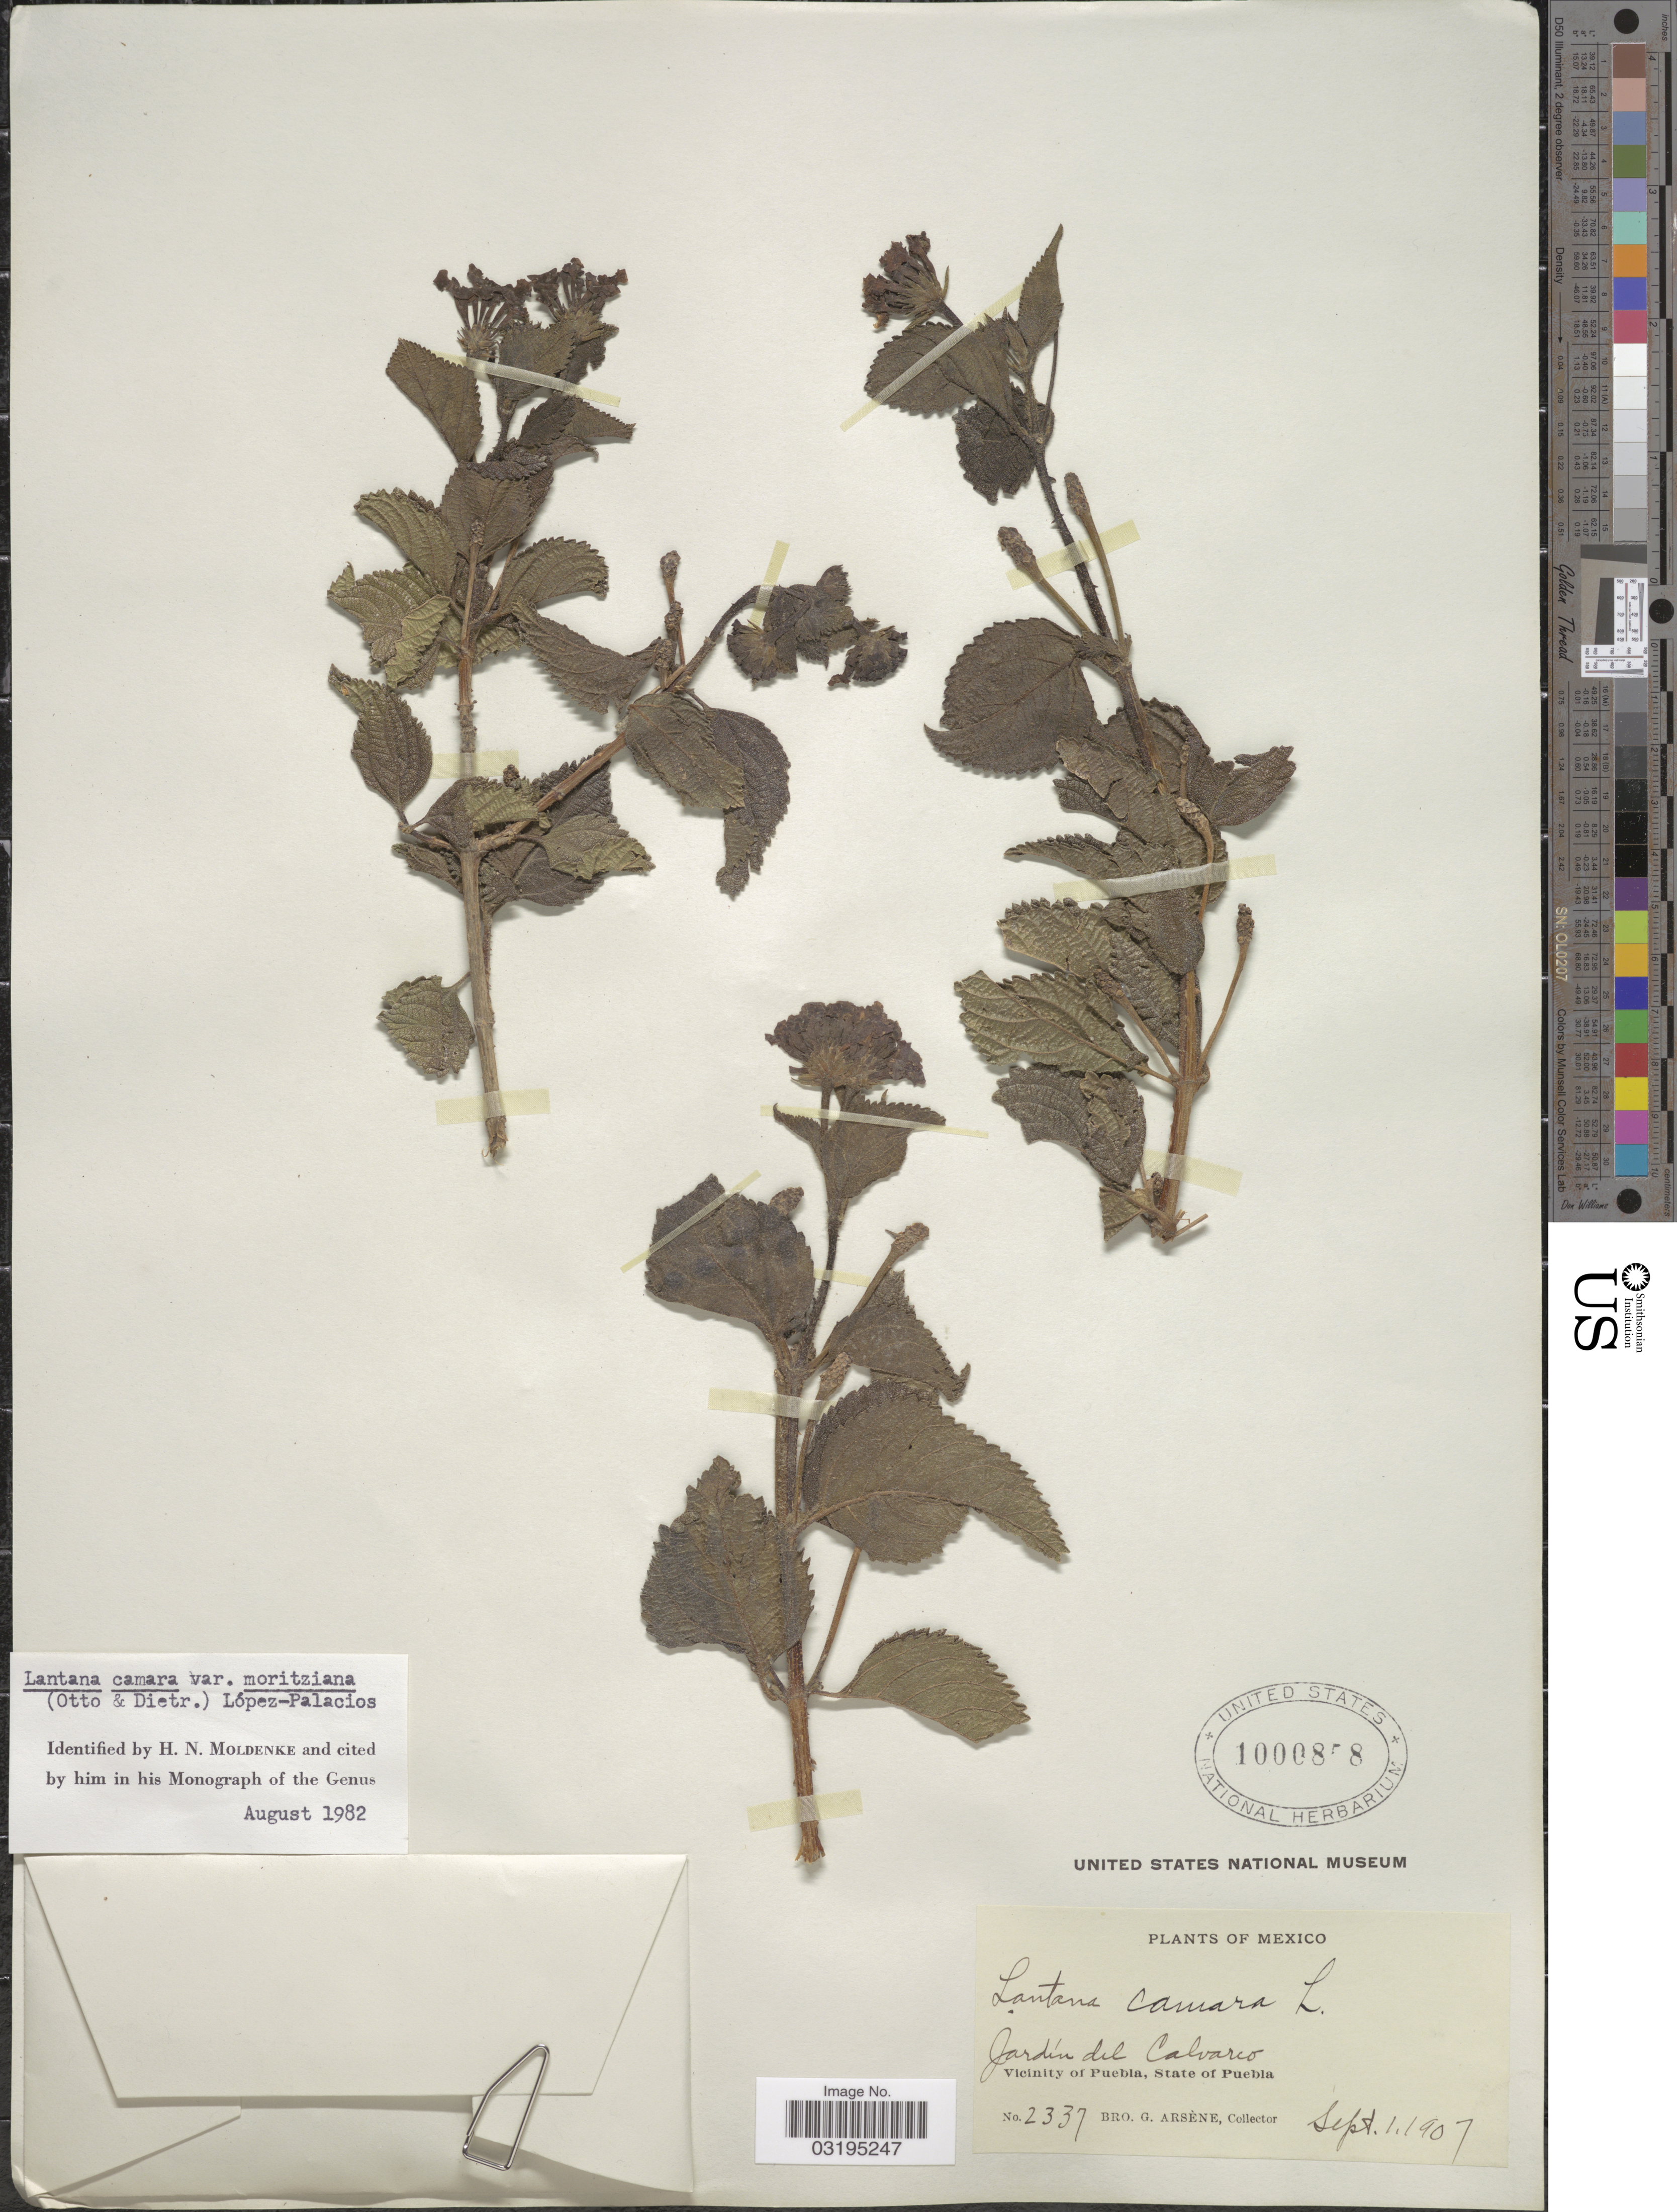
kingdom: Plantae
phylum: Tracheophyta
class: Magnoliopsida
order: Lamiales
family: Verbenaceae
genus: Lantana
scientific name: Lantana camara var. moritziana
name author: (Otto & A. Dietr.) López-Pal.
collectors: Bro. G. Arsène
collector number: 2337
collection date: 1907-09-01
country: Mexico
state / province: Puebla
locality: Jardín del Calvarco. Vicinity of Puebla.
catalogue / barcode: US 1000858